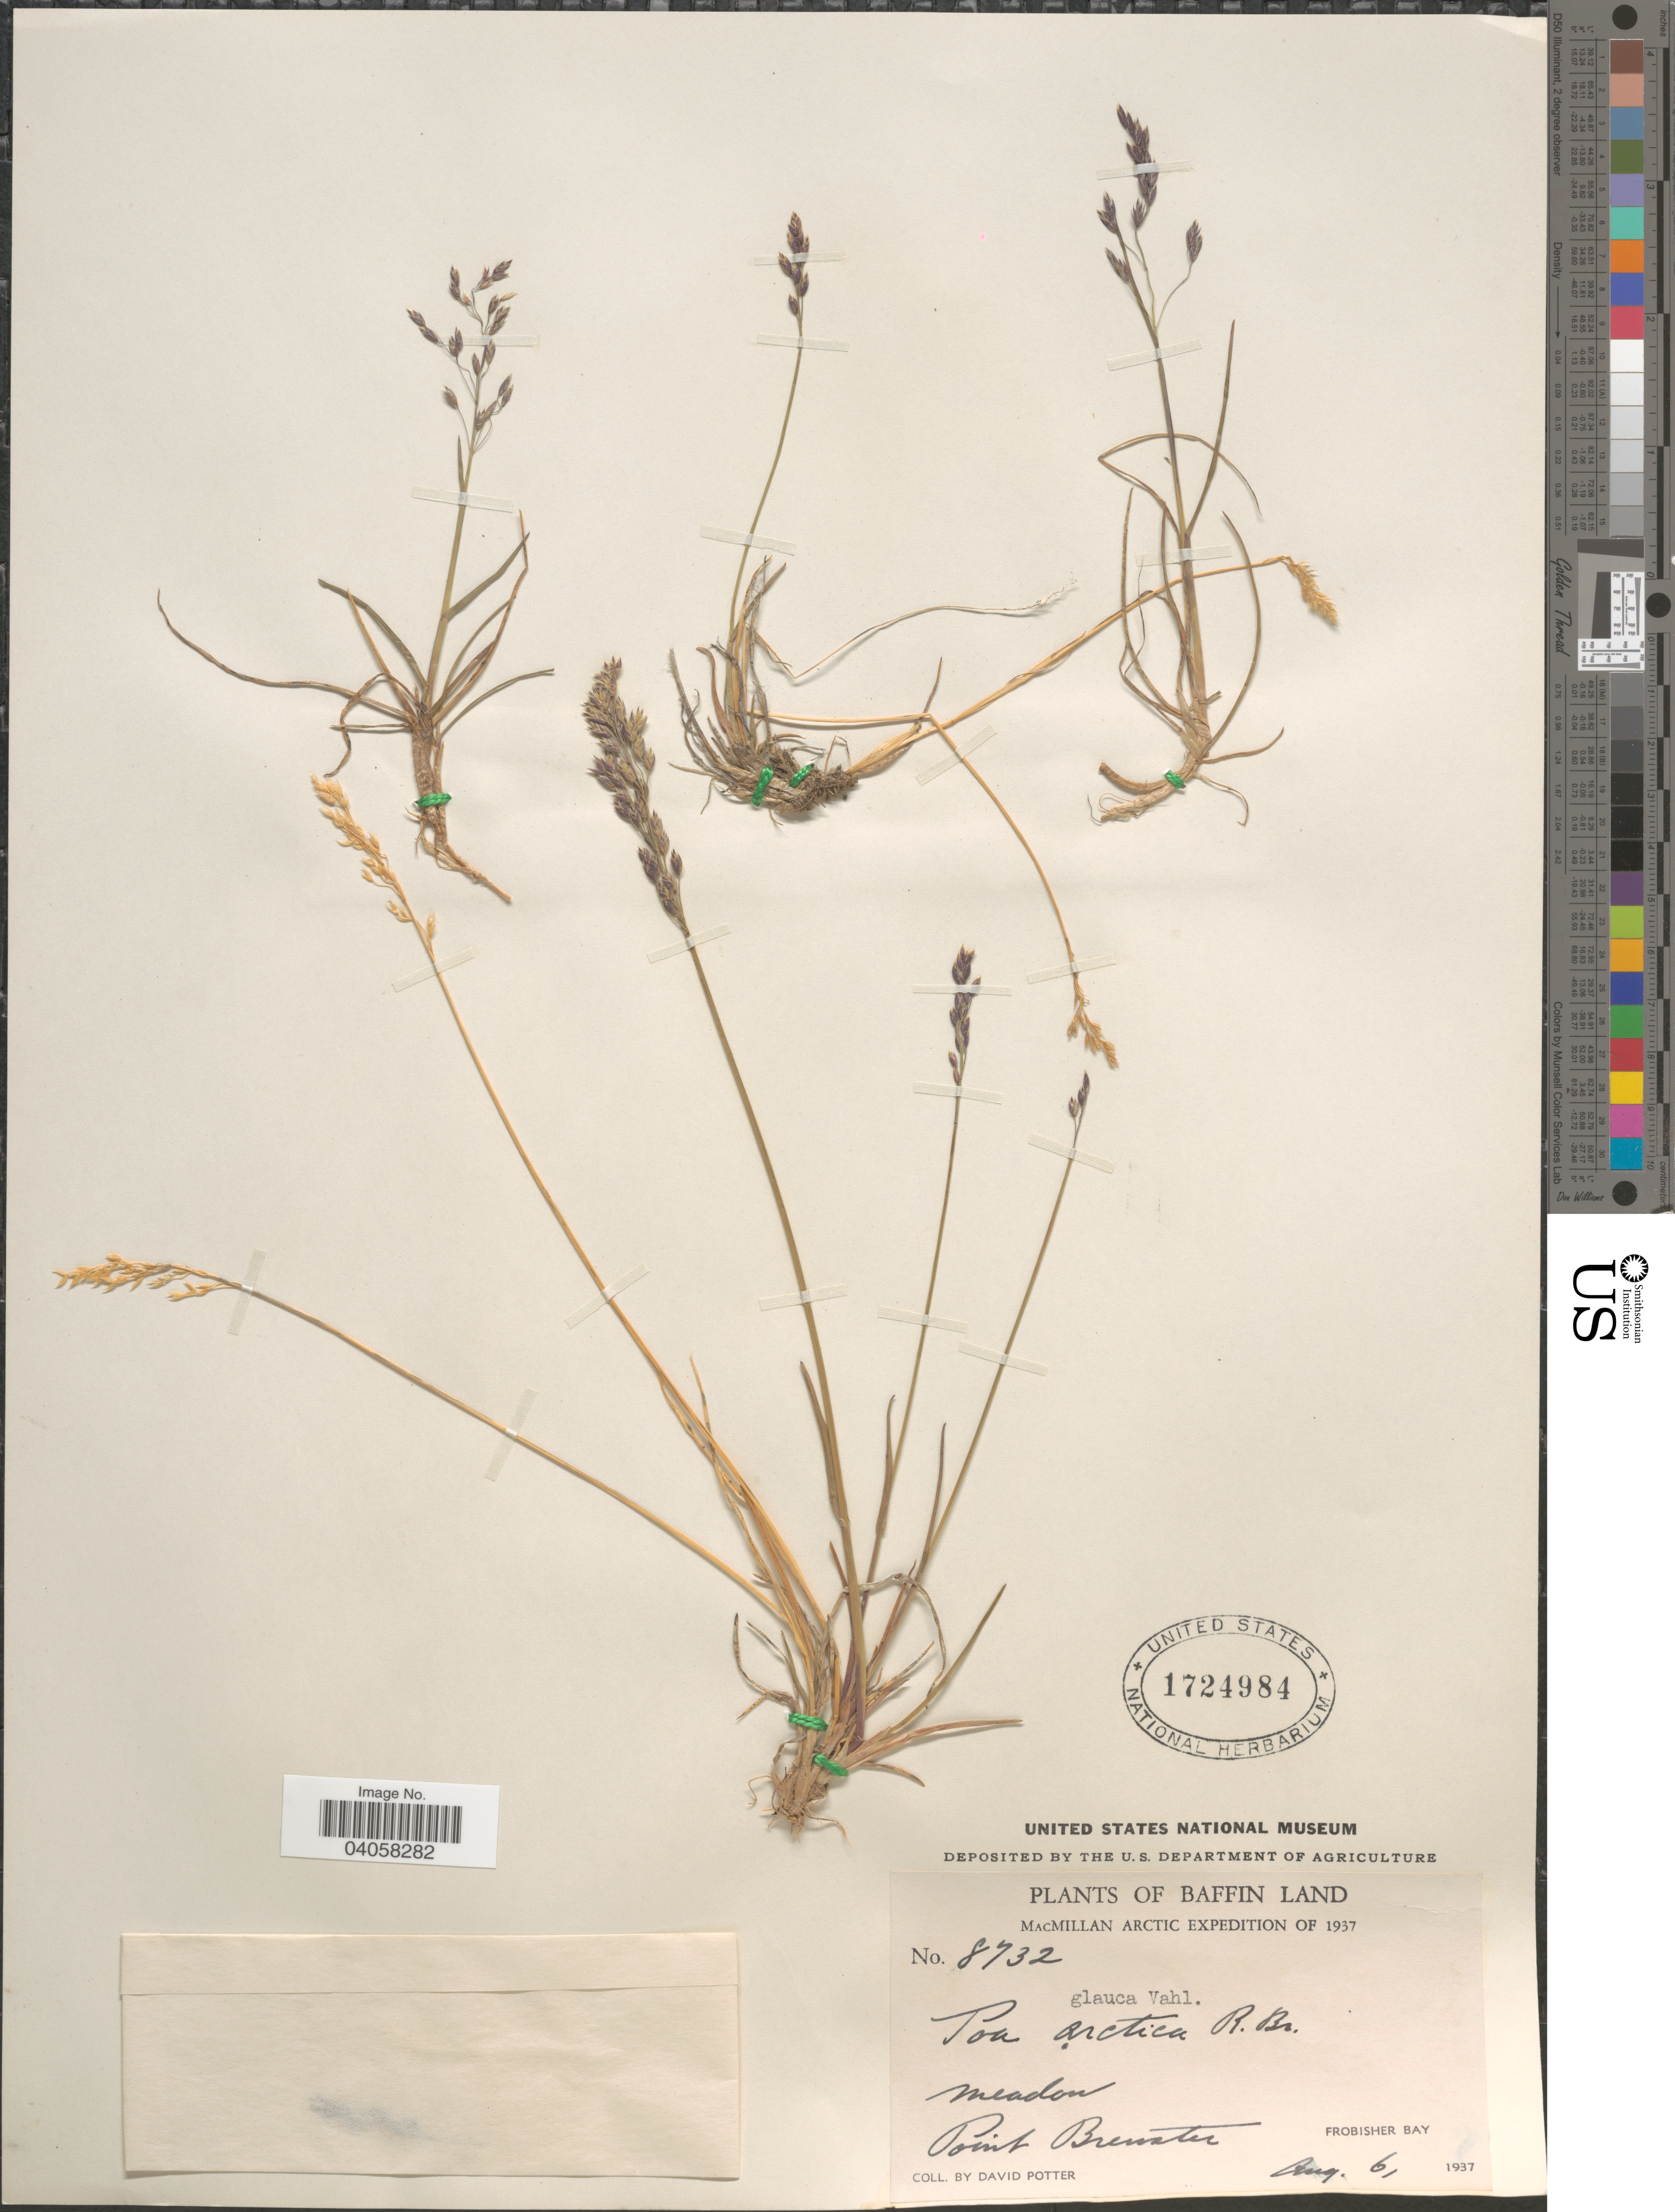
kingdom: Plantae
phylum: Tracheophyta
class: Liliopsida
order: Poales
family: Poaceae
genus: Poa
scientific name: Poa glauca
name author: Vahl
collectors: D. Potter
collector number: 8732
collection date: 1937-08-06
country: Canada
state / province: Nunavut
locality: Baffin Land. Point Brewster. Frobisher Bay.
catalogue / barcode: US 1724984